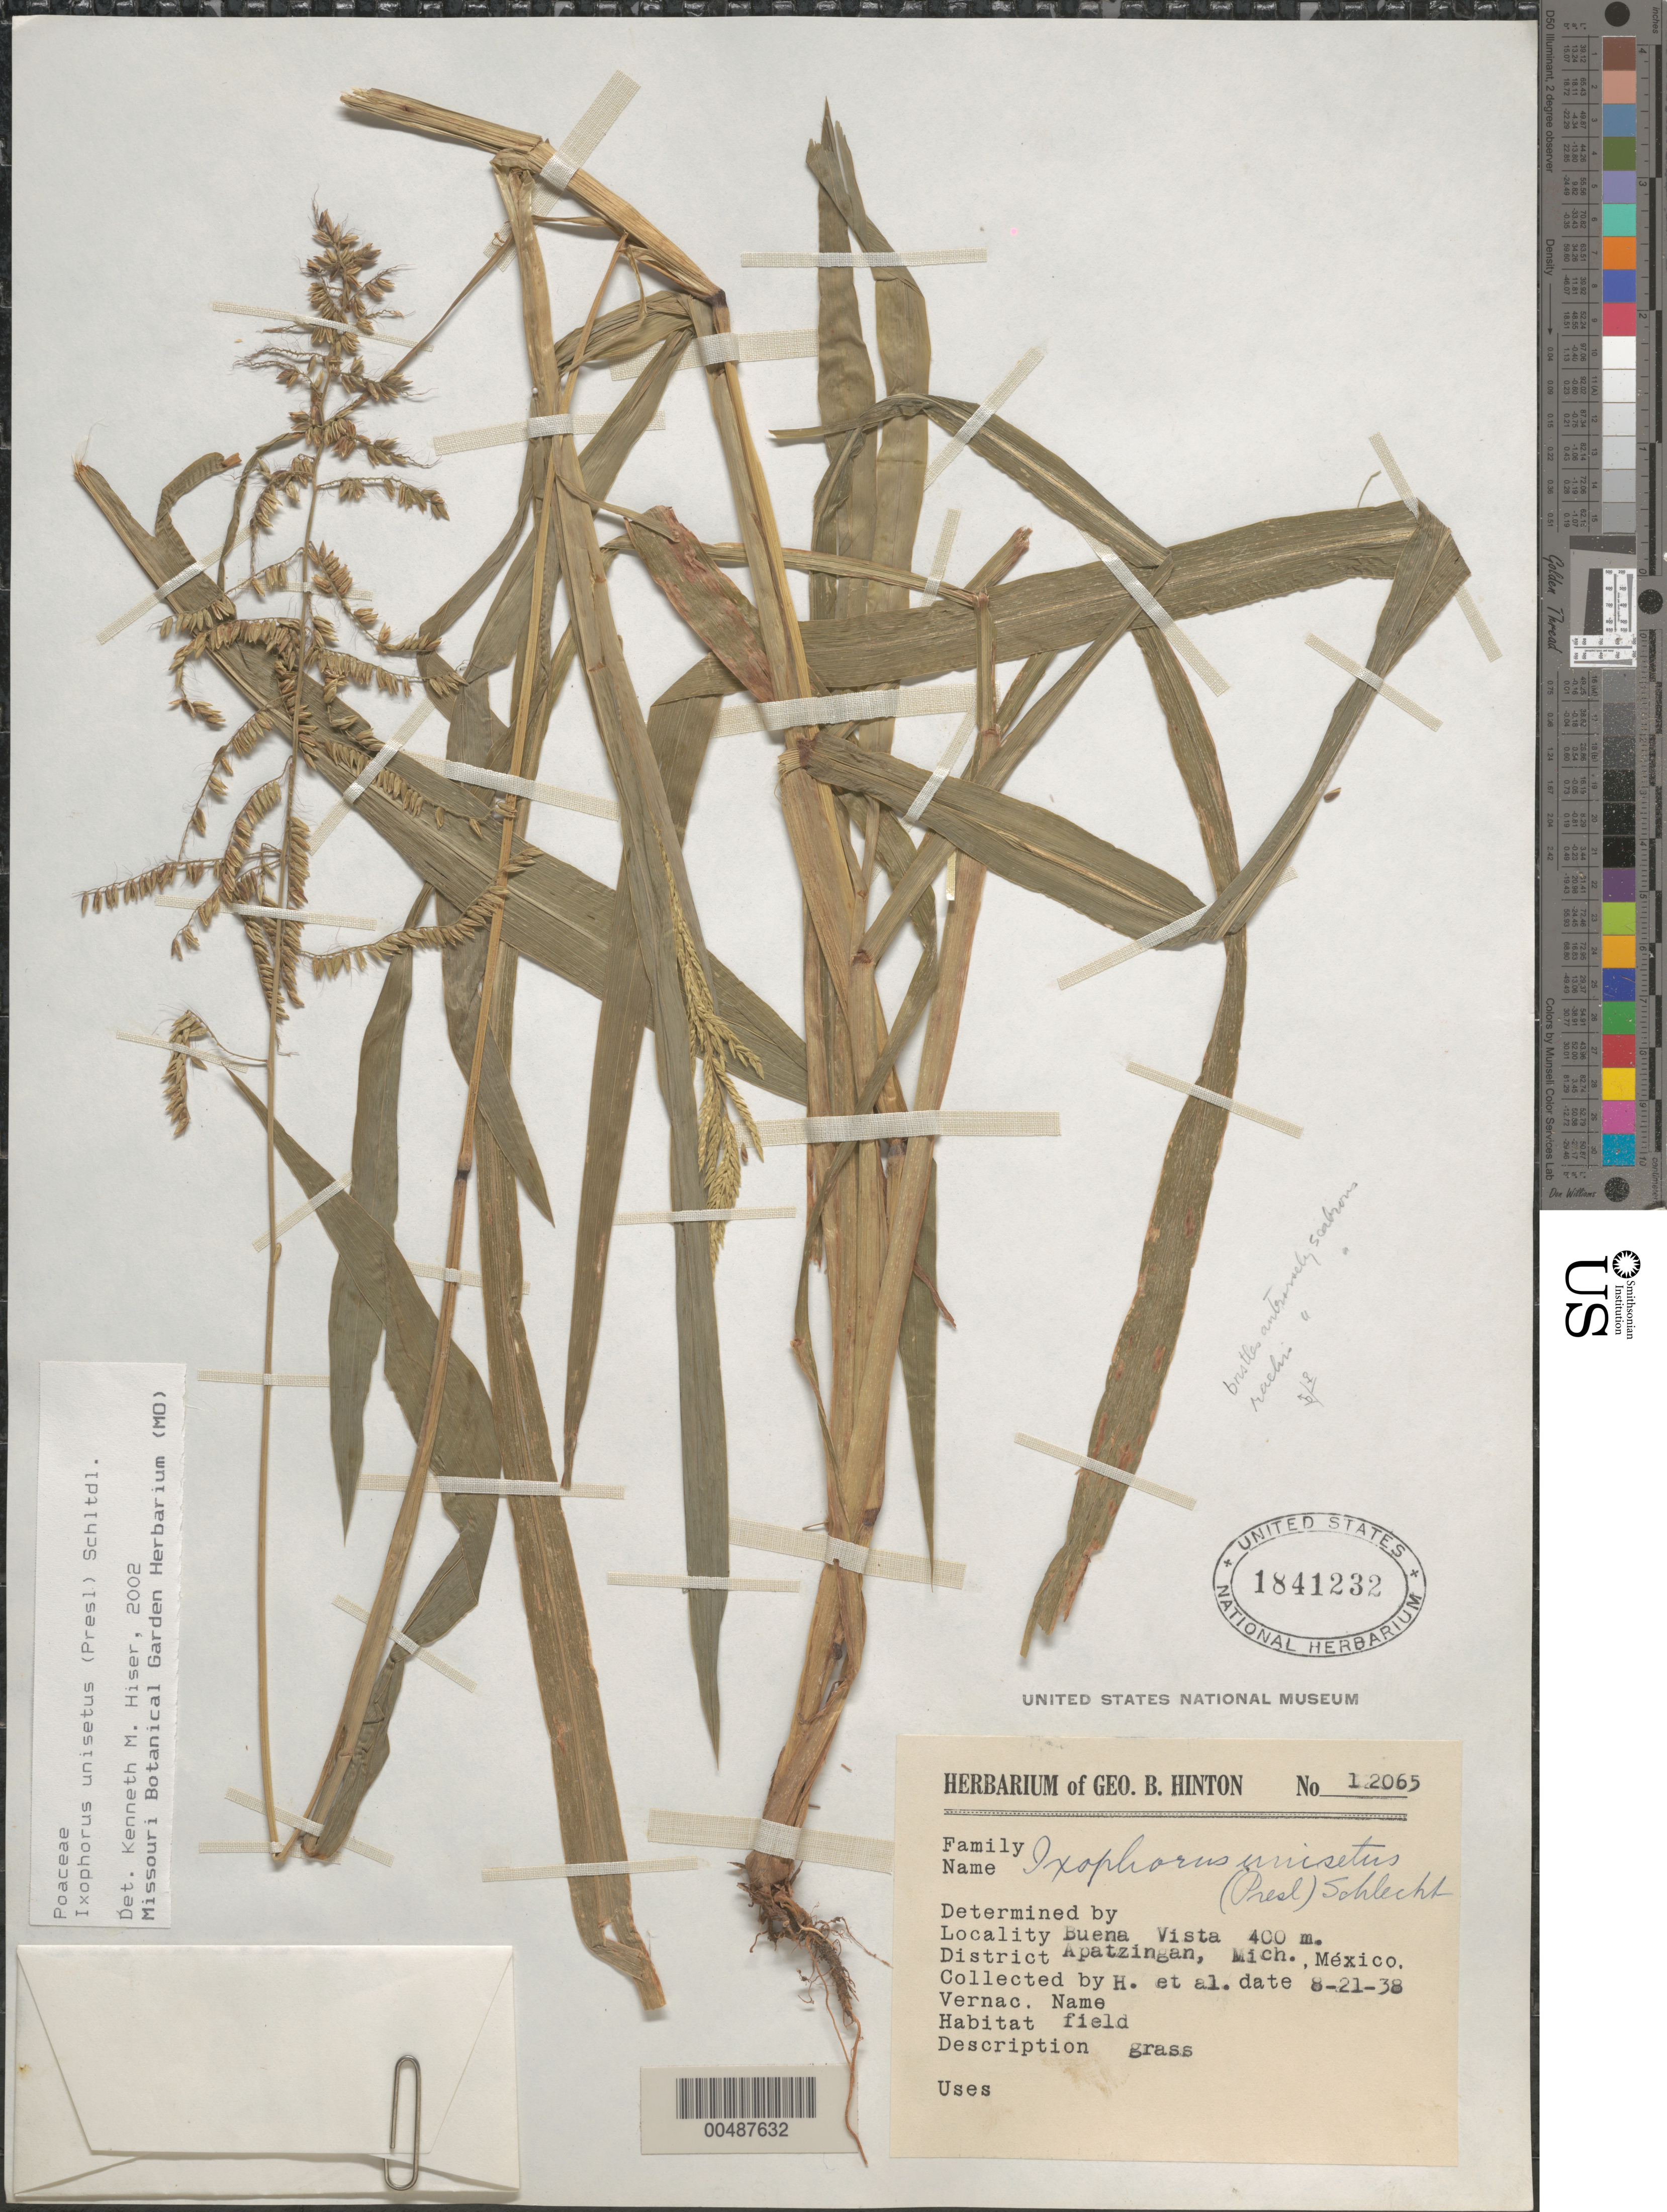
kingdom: Plantae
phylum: Tracheophyta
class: Liliopsida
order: Poales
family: Poaceae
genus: Ixophorus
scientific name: Ixophorus unisetus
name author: (J. Presl) Schltdl.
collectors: G. B. Hinton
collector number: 12065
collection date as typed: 21 Aug 1938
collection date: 1938-08-21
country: Mexico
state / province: Michoacán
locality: Buena Vista, Dist: Apatzingan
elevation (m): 400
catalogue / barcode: US 1841232